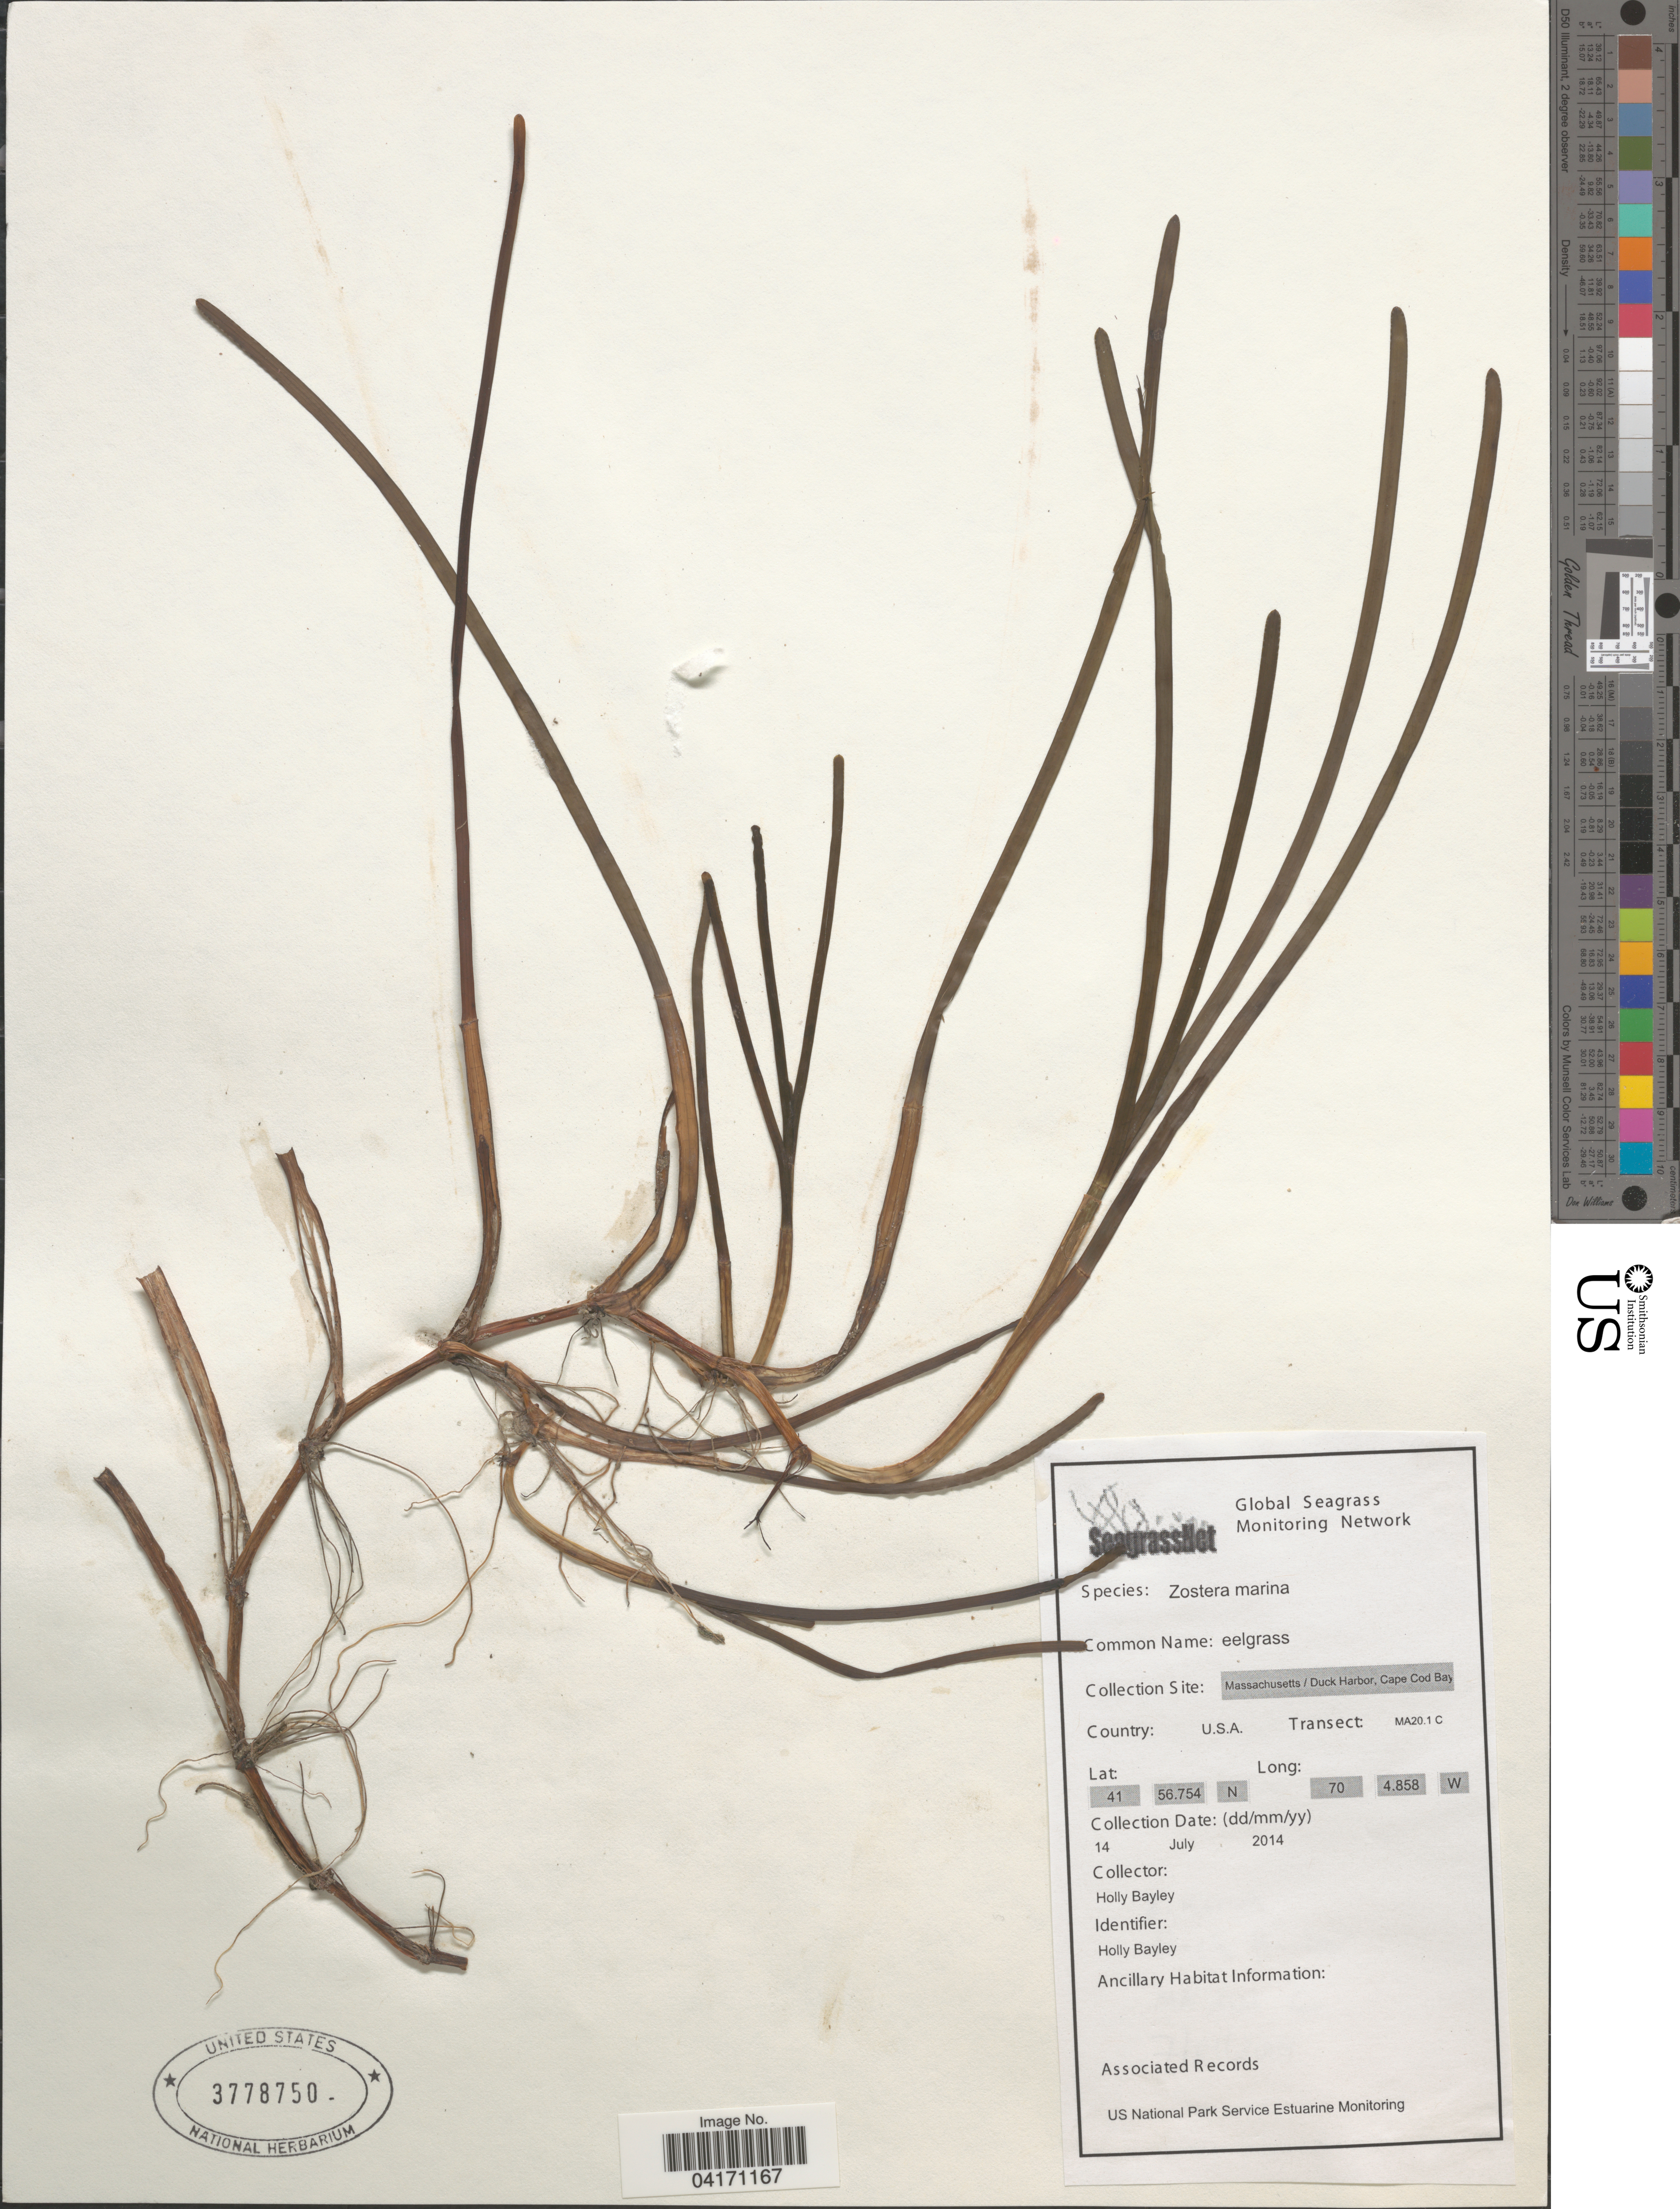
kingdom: Plantae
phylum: Tracheophyta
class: Liliopsida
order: Alismatales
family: Zosteraceae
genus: Zostera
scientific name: Zostera marina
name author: L.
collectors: H. Bayley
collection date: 2014-07-14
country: United States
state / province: Massachusetts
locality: Duck Harbor, Cape Cod Bay. Transect: MA20.1 C.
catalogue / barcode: US 3778750